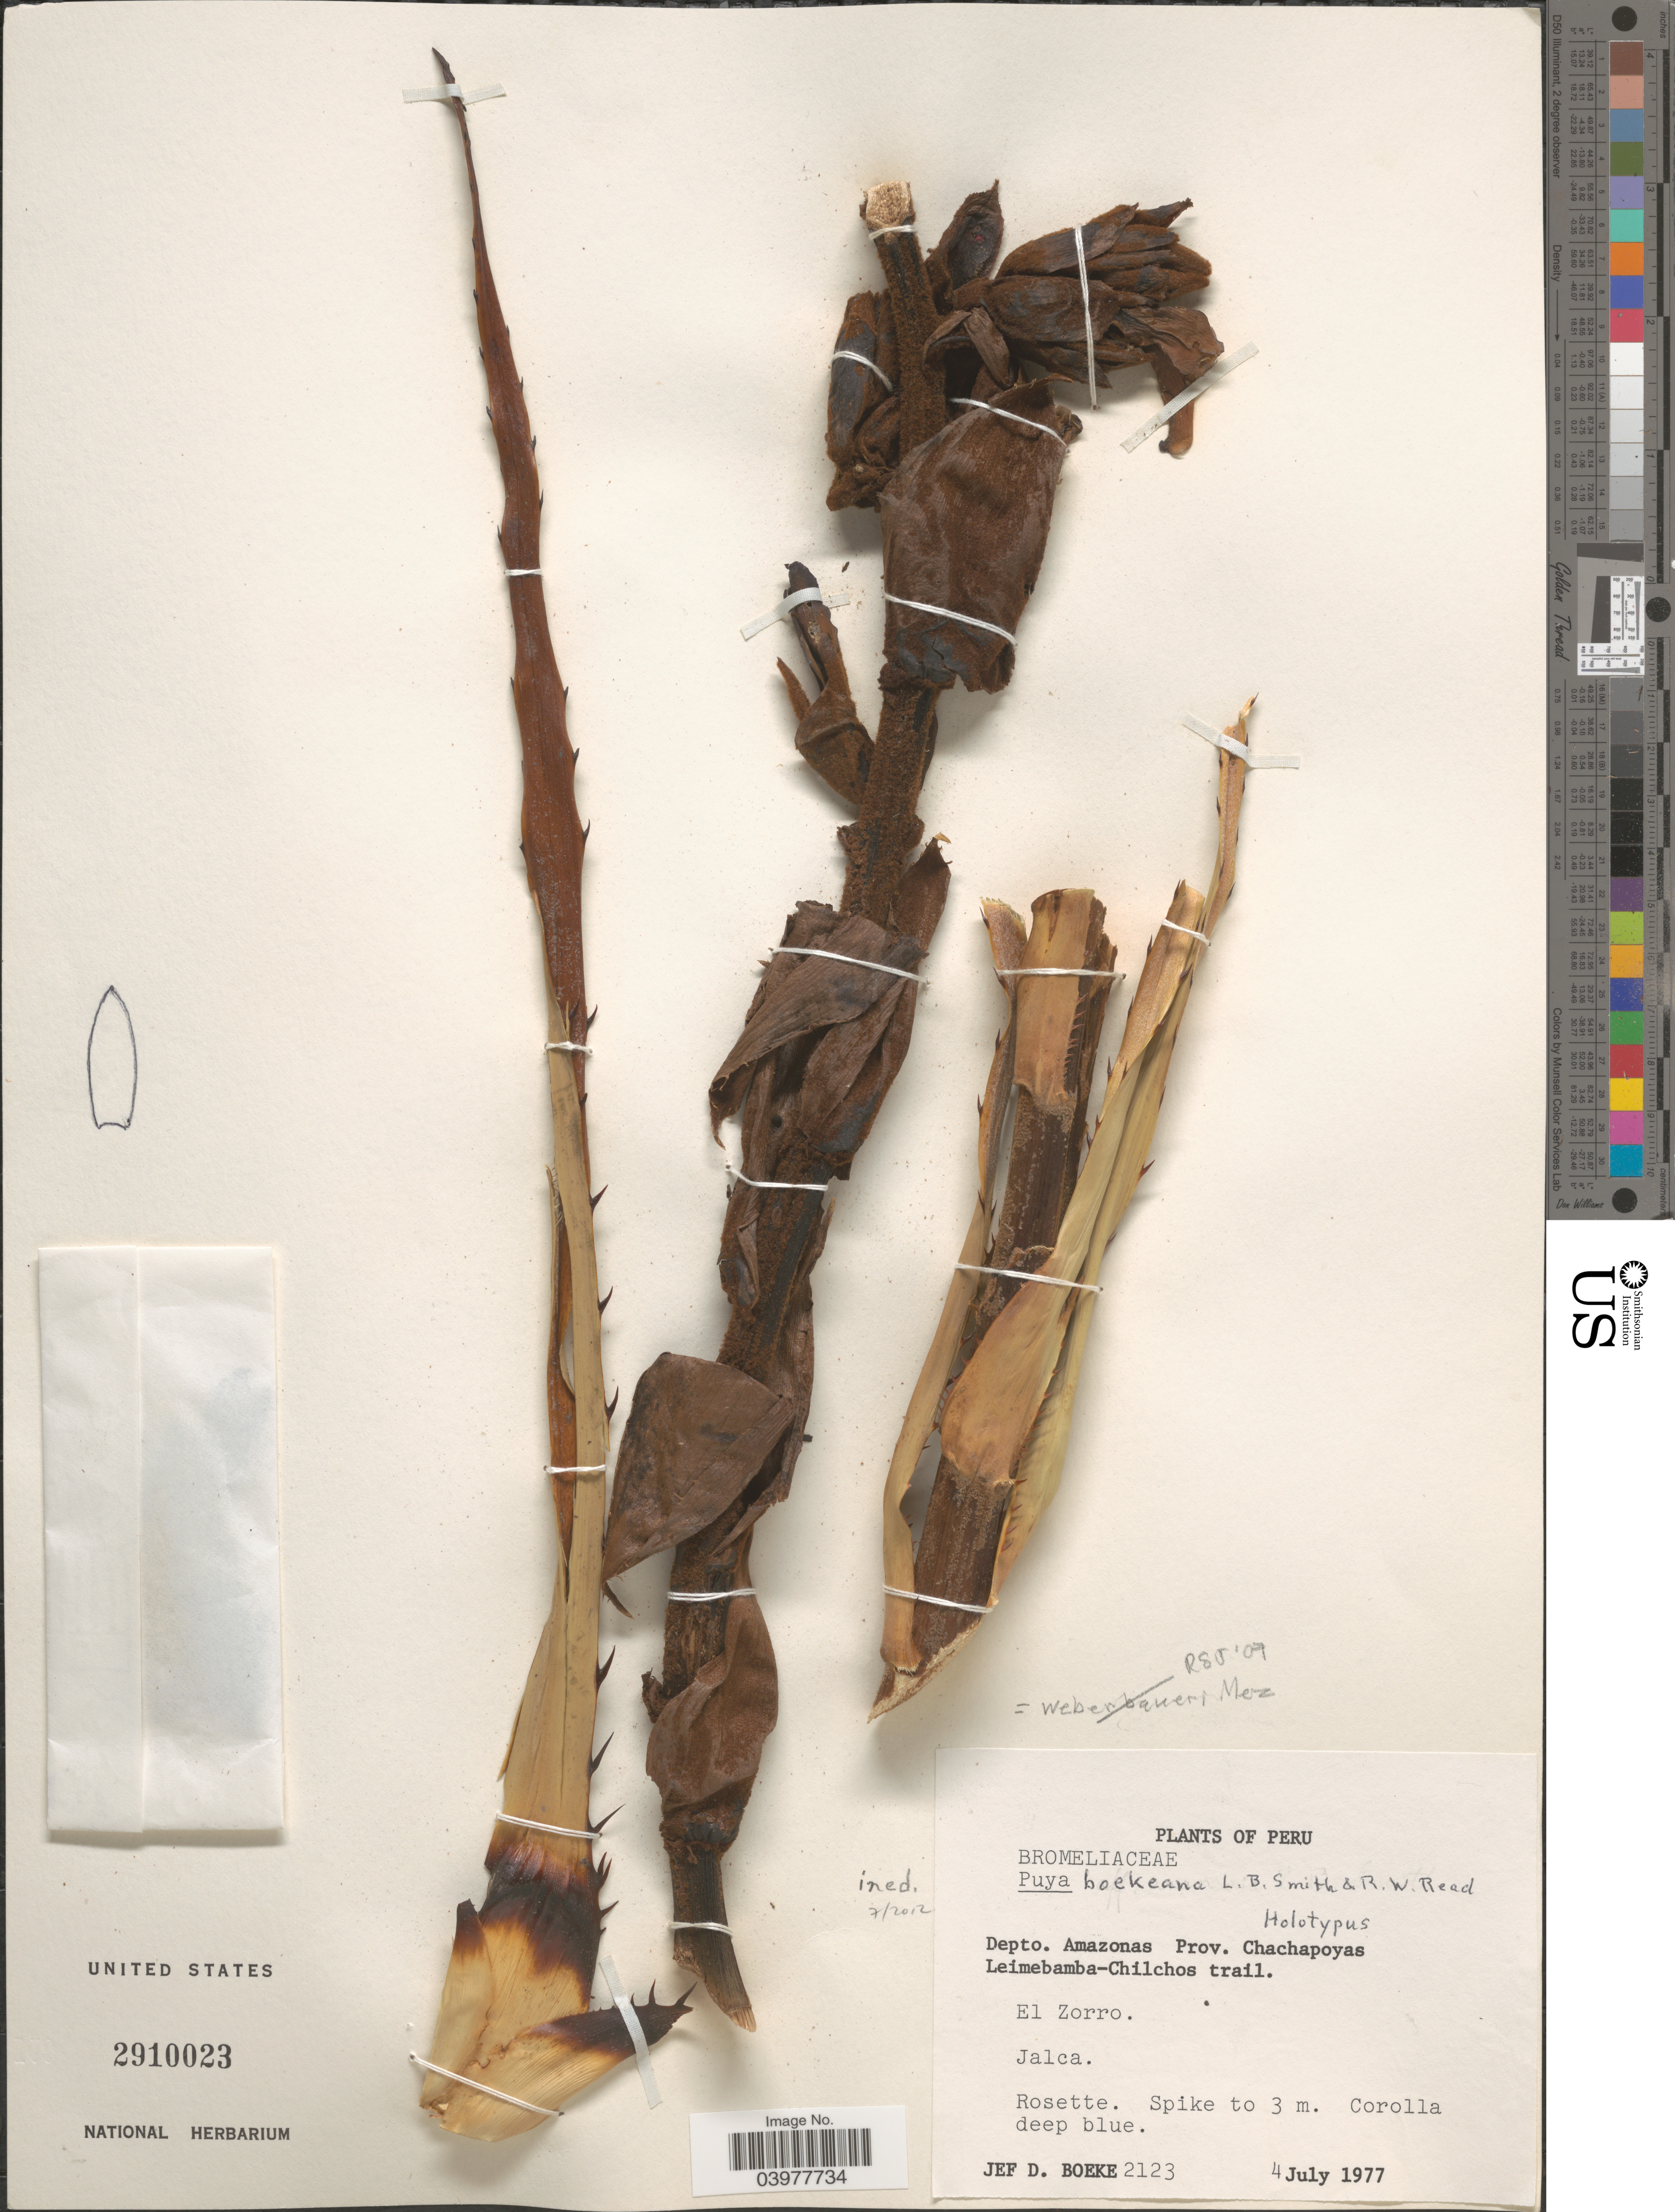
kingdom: Plantae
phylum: Tracheophyta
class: Liliopsida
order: Poales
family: Bromeliaceae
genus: Puya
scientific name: Puya sp.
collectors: J. Boeke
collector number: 2123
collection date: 1977-07-04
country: Peru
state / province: Amazonas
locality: Depto. Amazonas Prov. Chachapoyas. Leimebamba-Chilchos trail. El Zorro. Jalca.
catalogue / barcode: US 2910023